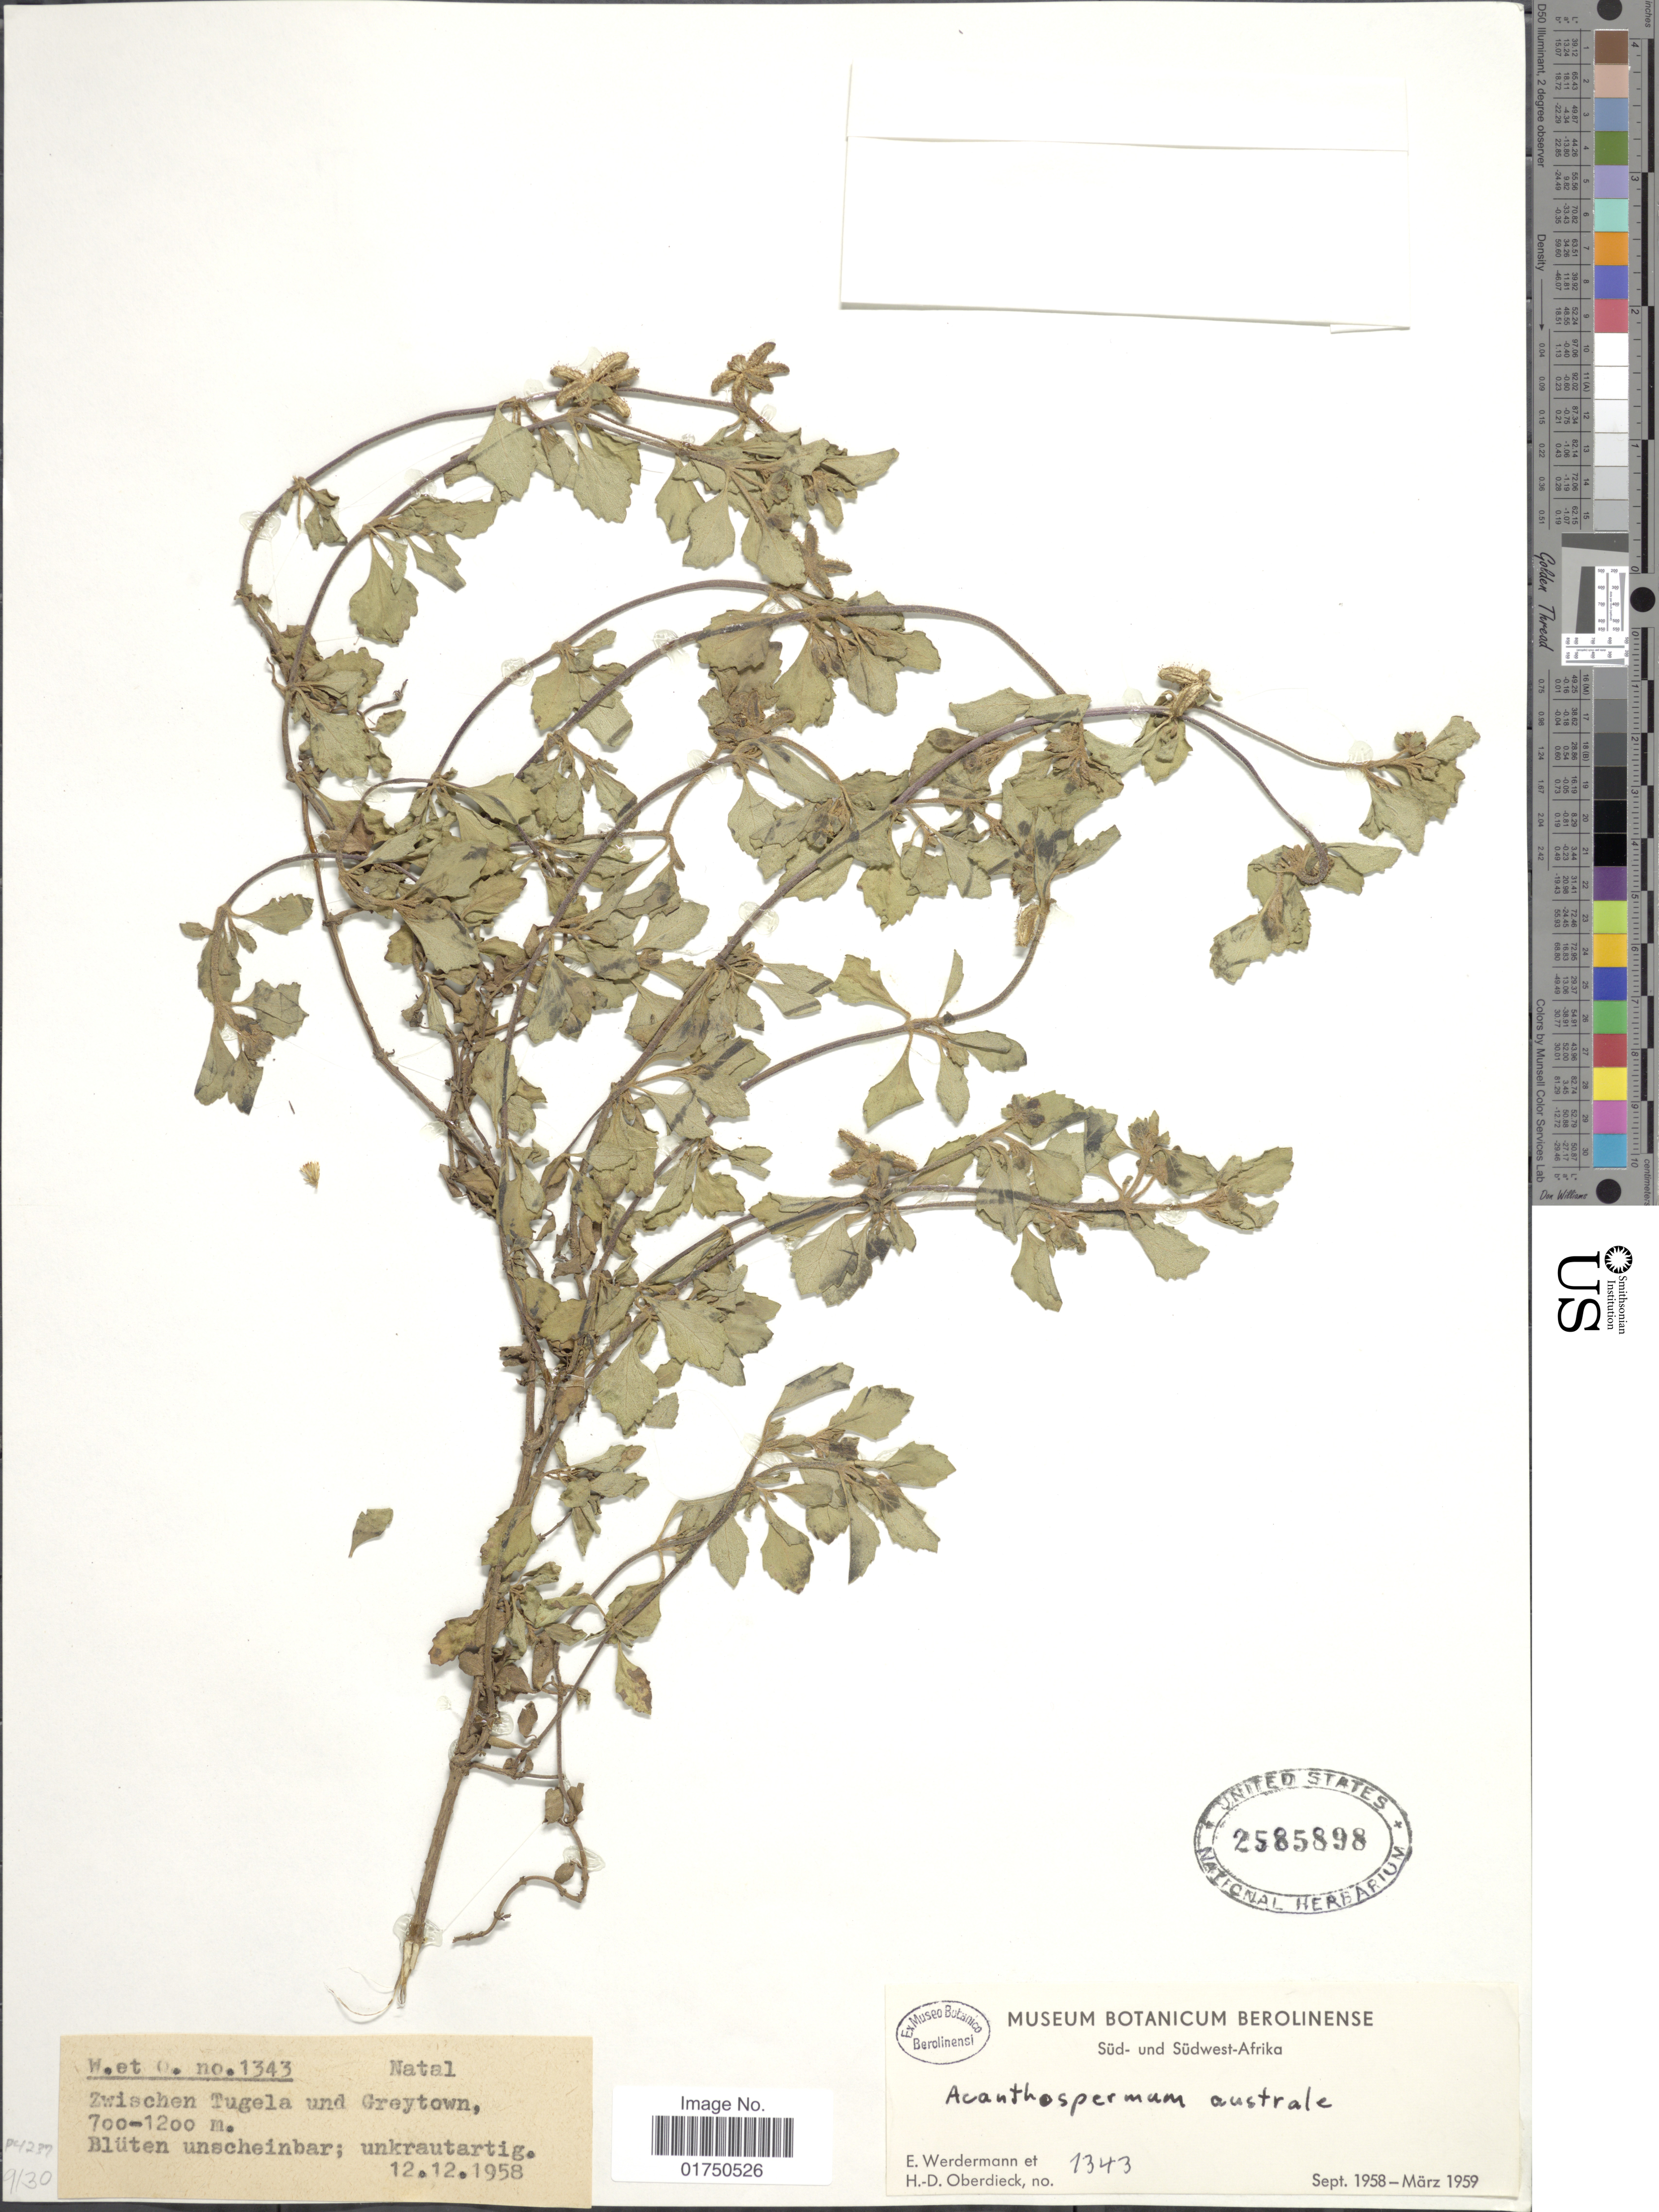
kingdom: Plantae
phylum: Tracheophyta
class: Magnoliopsida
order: Asterales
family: Asteraceae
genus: Acanthospermum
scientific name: Acanthospermum glabratum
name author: (DC.) Wild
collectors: E. Werdermann & H. Oberdieck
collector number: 1343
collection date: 1958-12-12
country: South Africa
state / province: KwaZulu-Natal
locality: Natal. Zwischen Tugela und Greytown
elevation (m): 700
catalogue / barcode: US 2585898